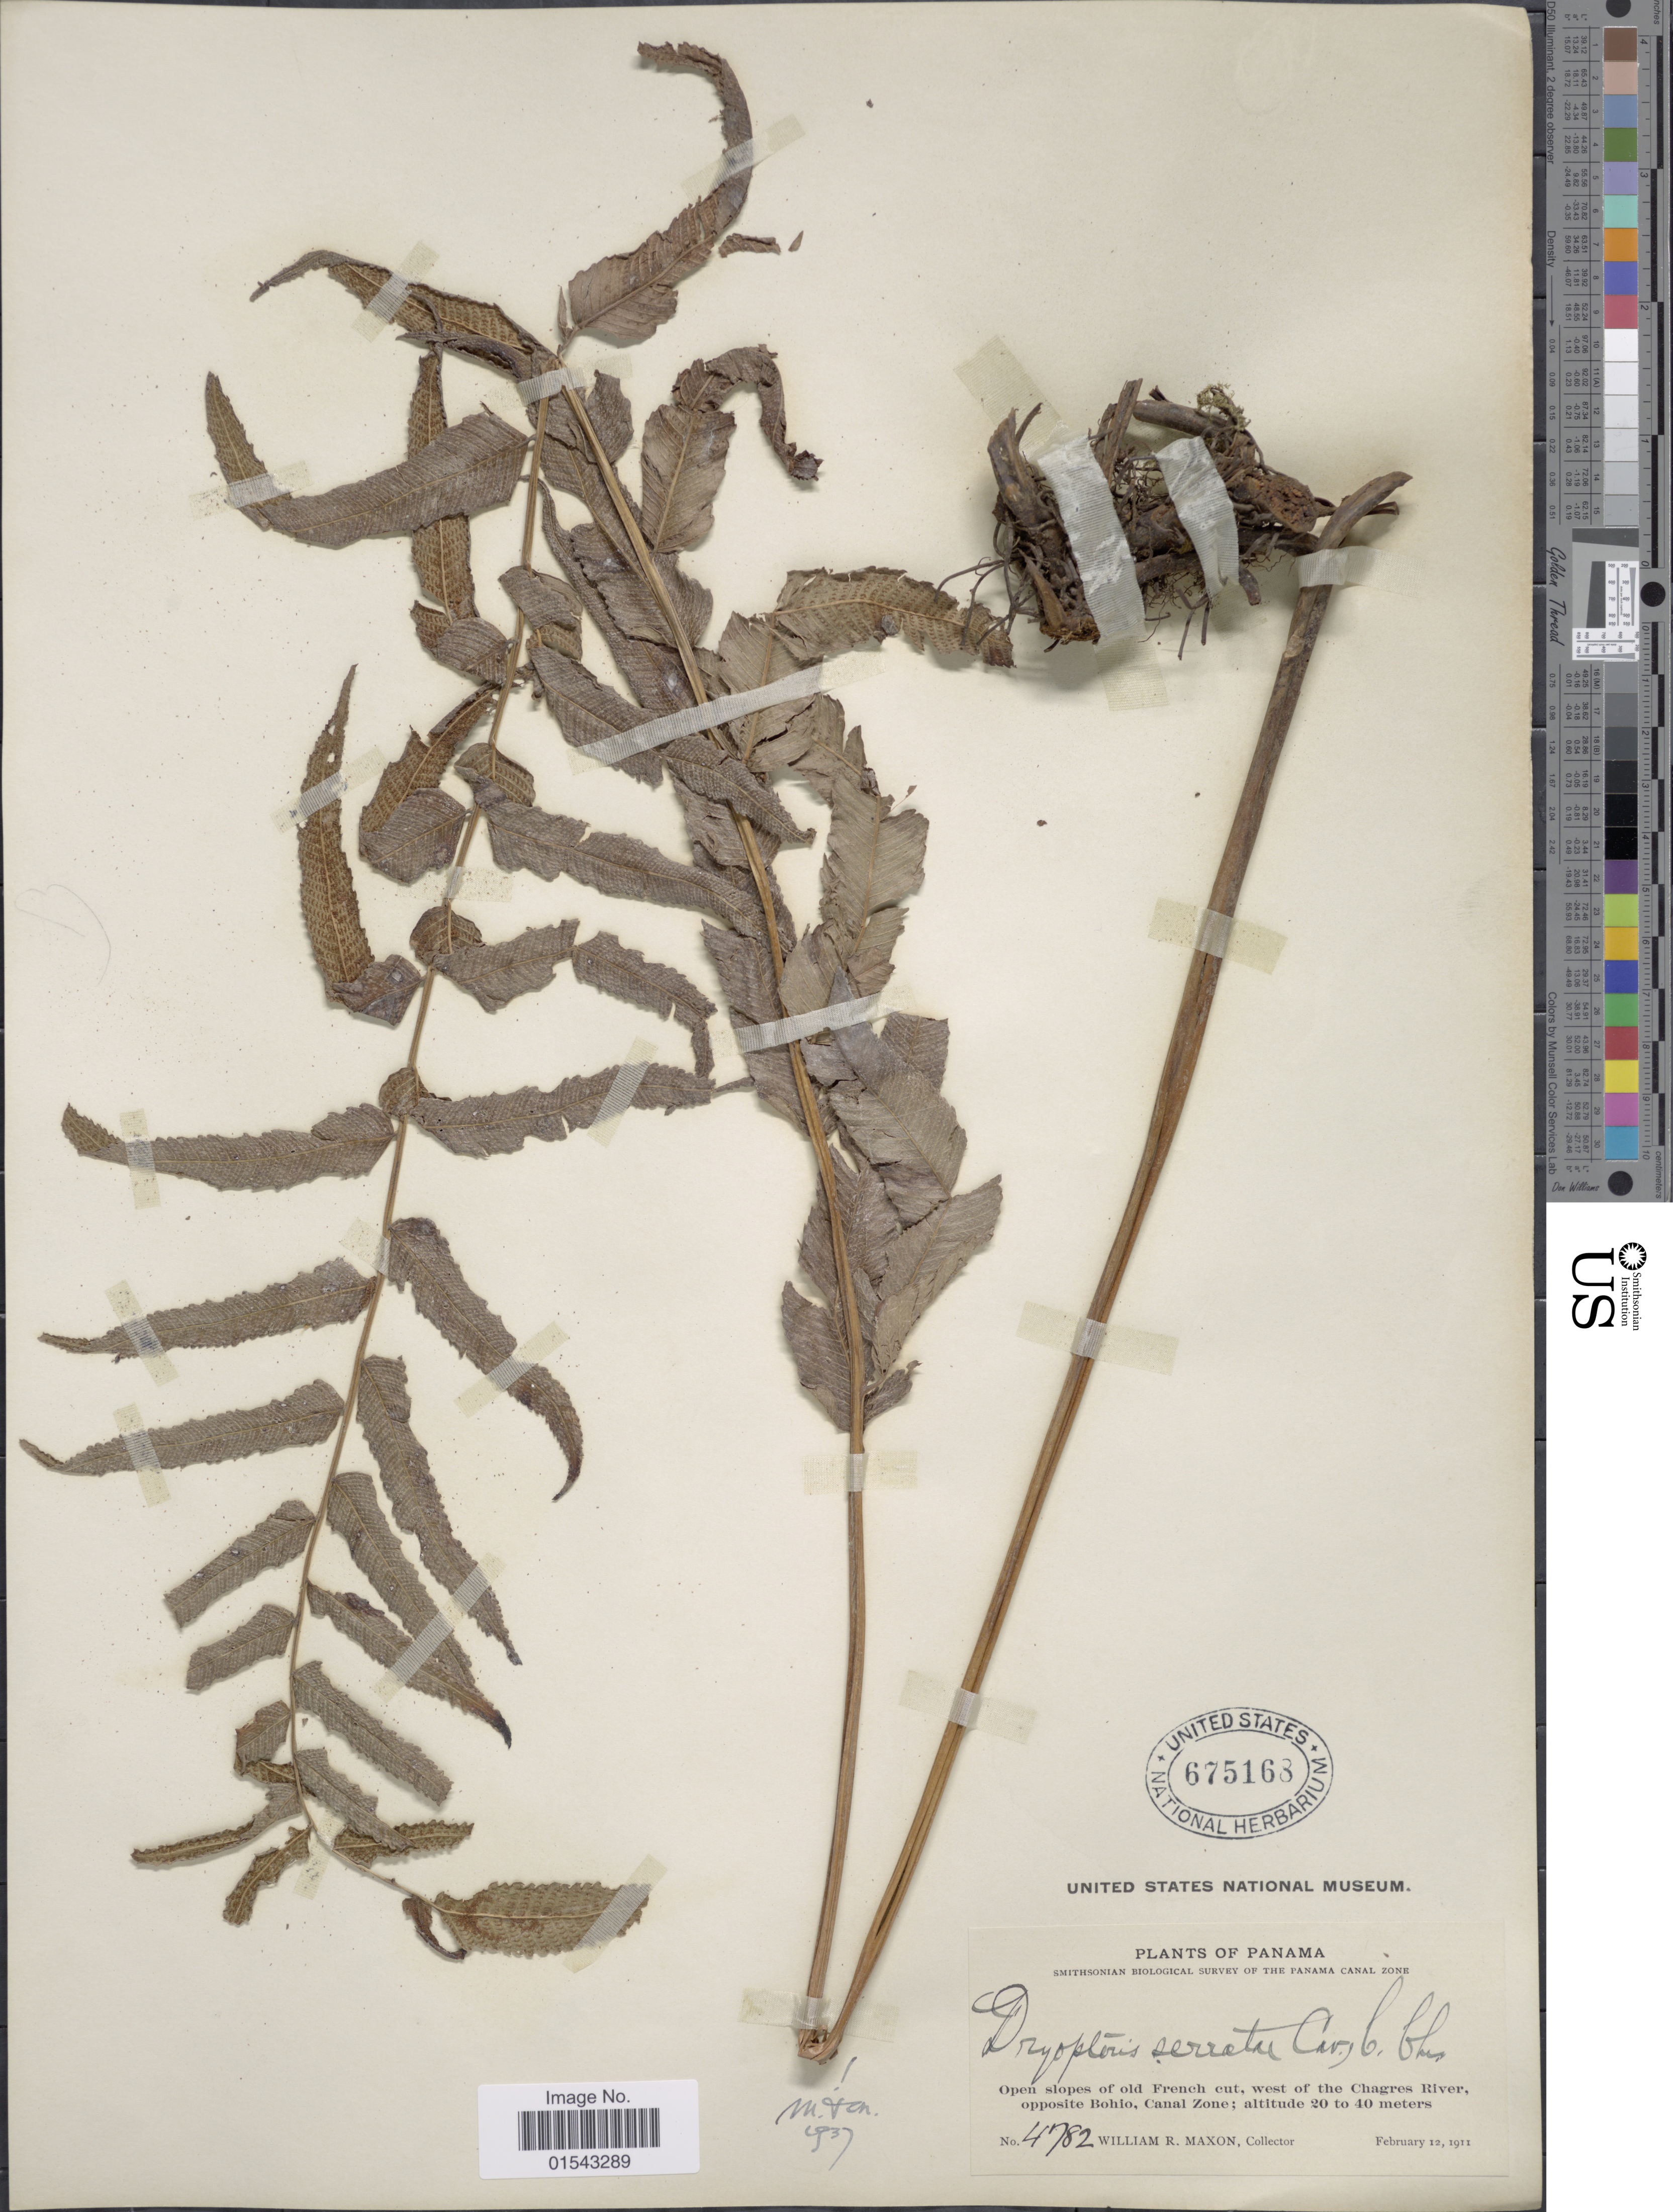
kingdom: Plantae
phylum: Tracheophyta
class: Polypodiopsida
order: Polypodiales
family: Thelypteridaceae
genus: Meniscium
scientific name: Meniscium serratum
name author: Cav.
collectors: W. R. Maxon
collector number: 4782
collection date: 1911-02-12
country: Panama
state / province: Colón / Panamá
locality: Panama, open slopes of old french cut, west of the Chagres River, opposite Bohio, Canal Zone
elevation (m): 20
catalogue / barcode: US 675168